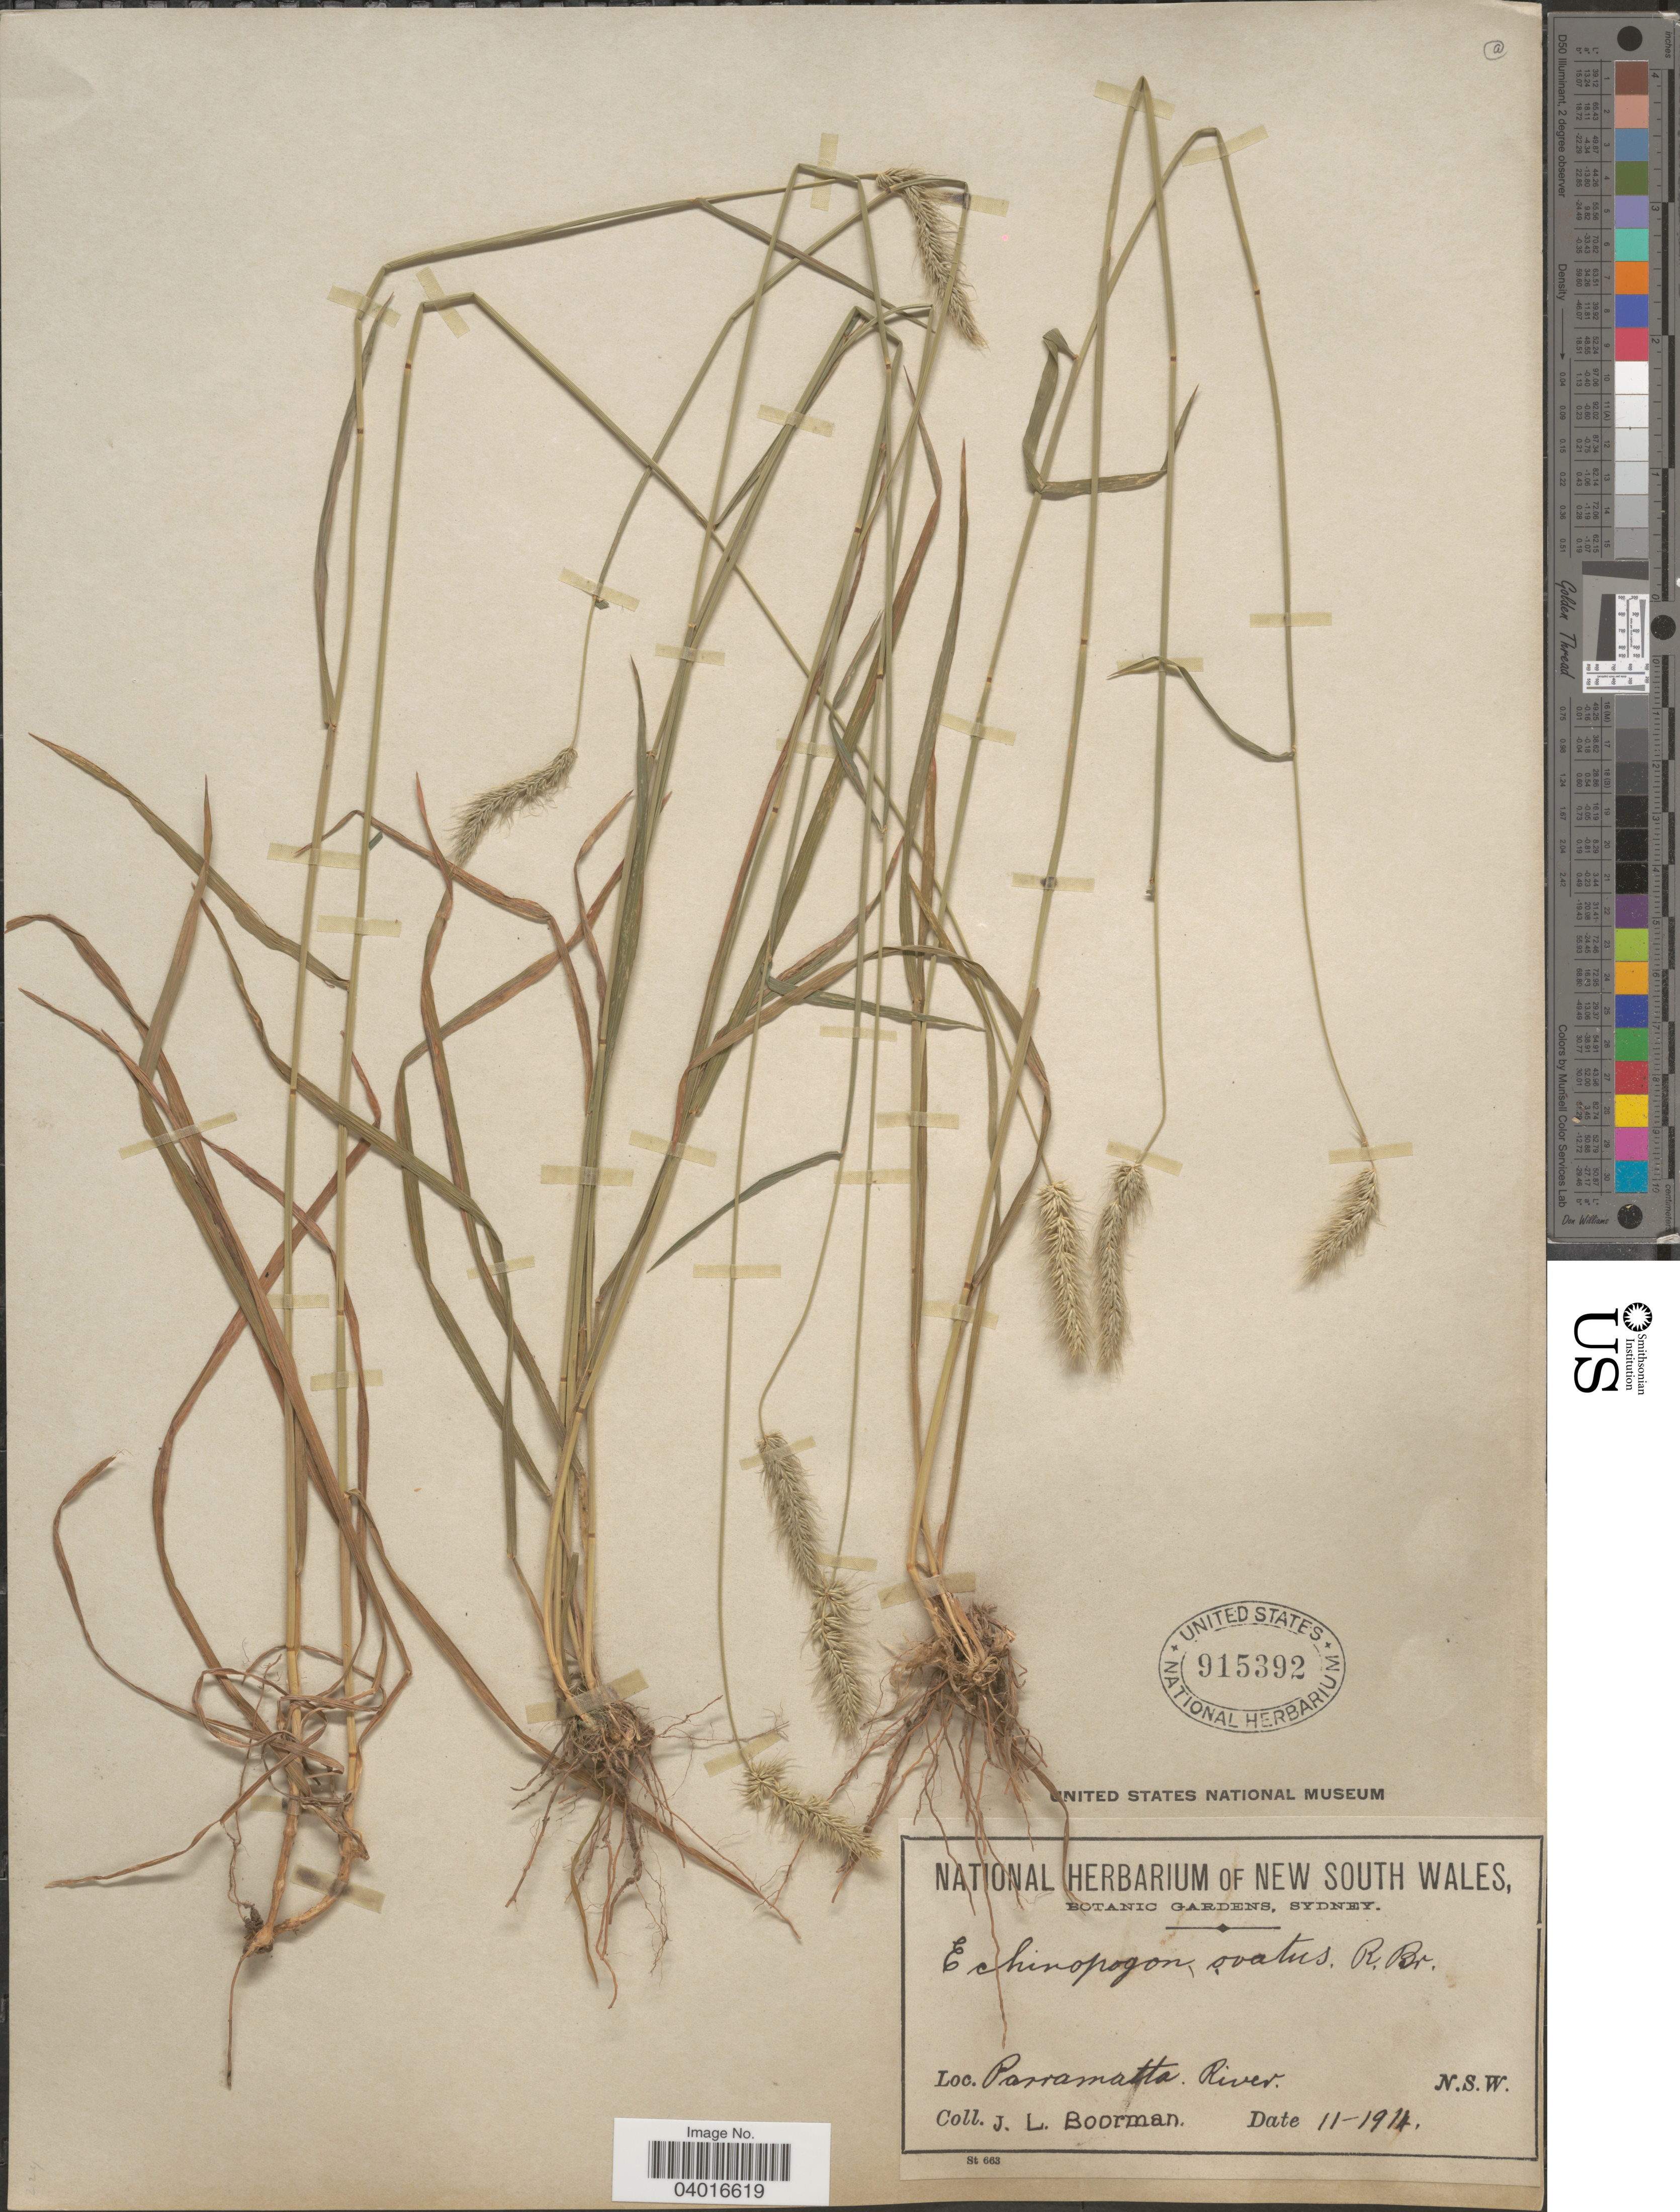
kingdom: Plantae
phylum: Tracheophyta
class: Liliopsida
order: Poales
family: Poaceae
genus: Echinopogon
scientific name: Echinopogon caespitosus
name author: C.E. Hubb.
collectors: J. Boorman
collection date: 1914-11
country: Australia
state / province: New South Wales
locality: Parramatta River.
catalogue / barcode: US 915392